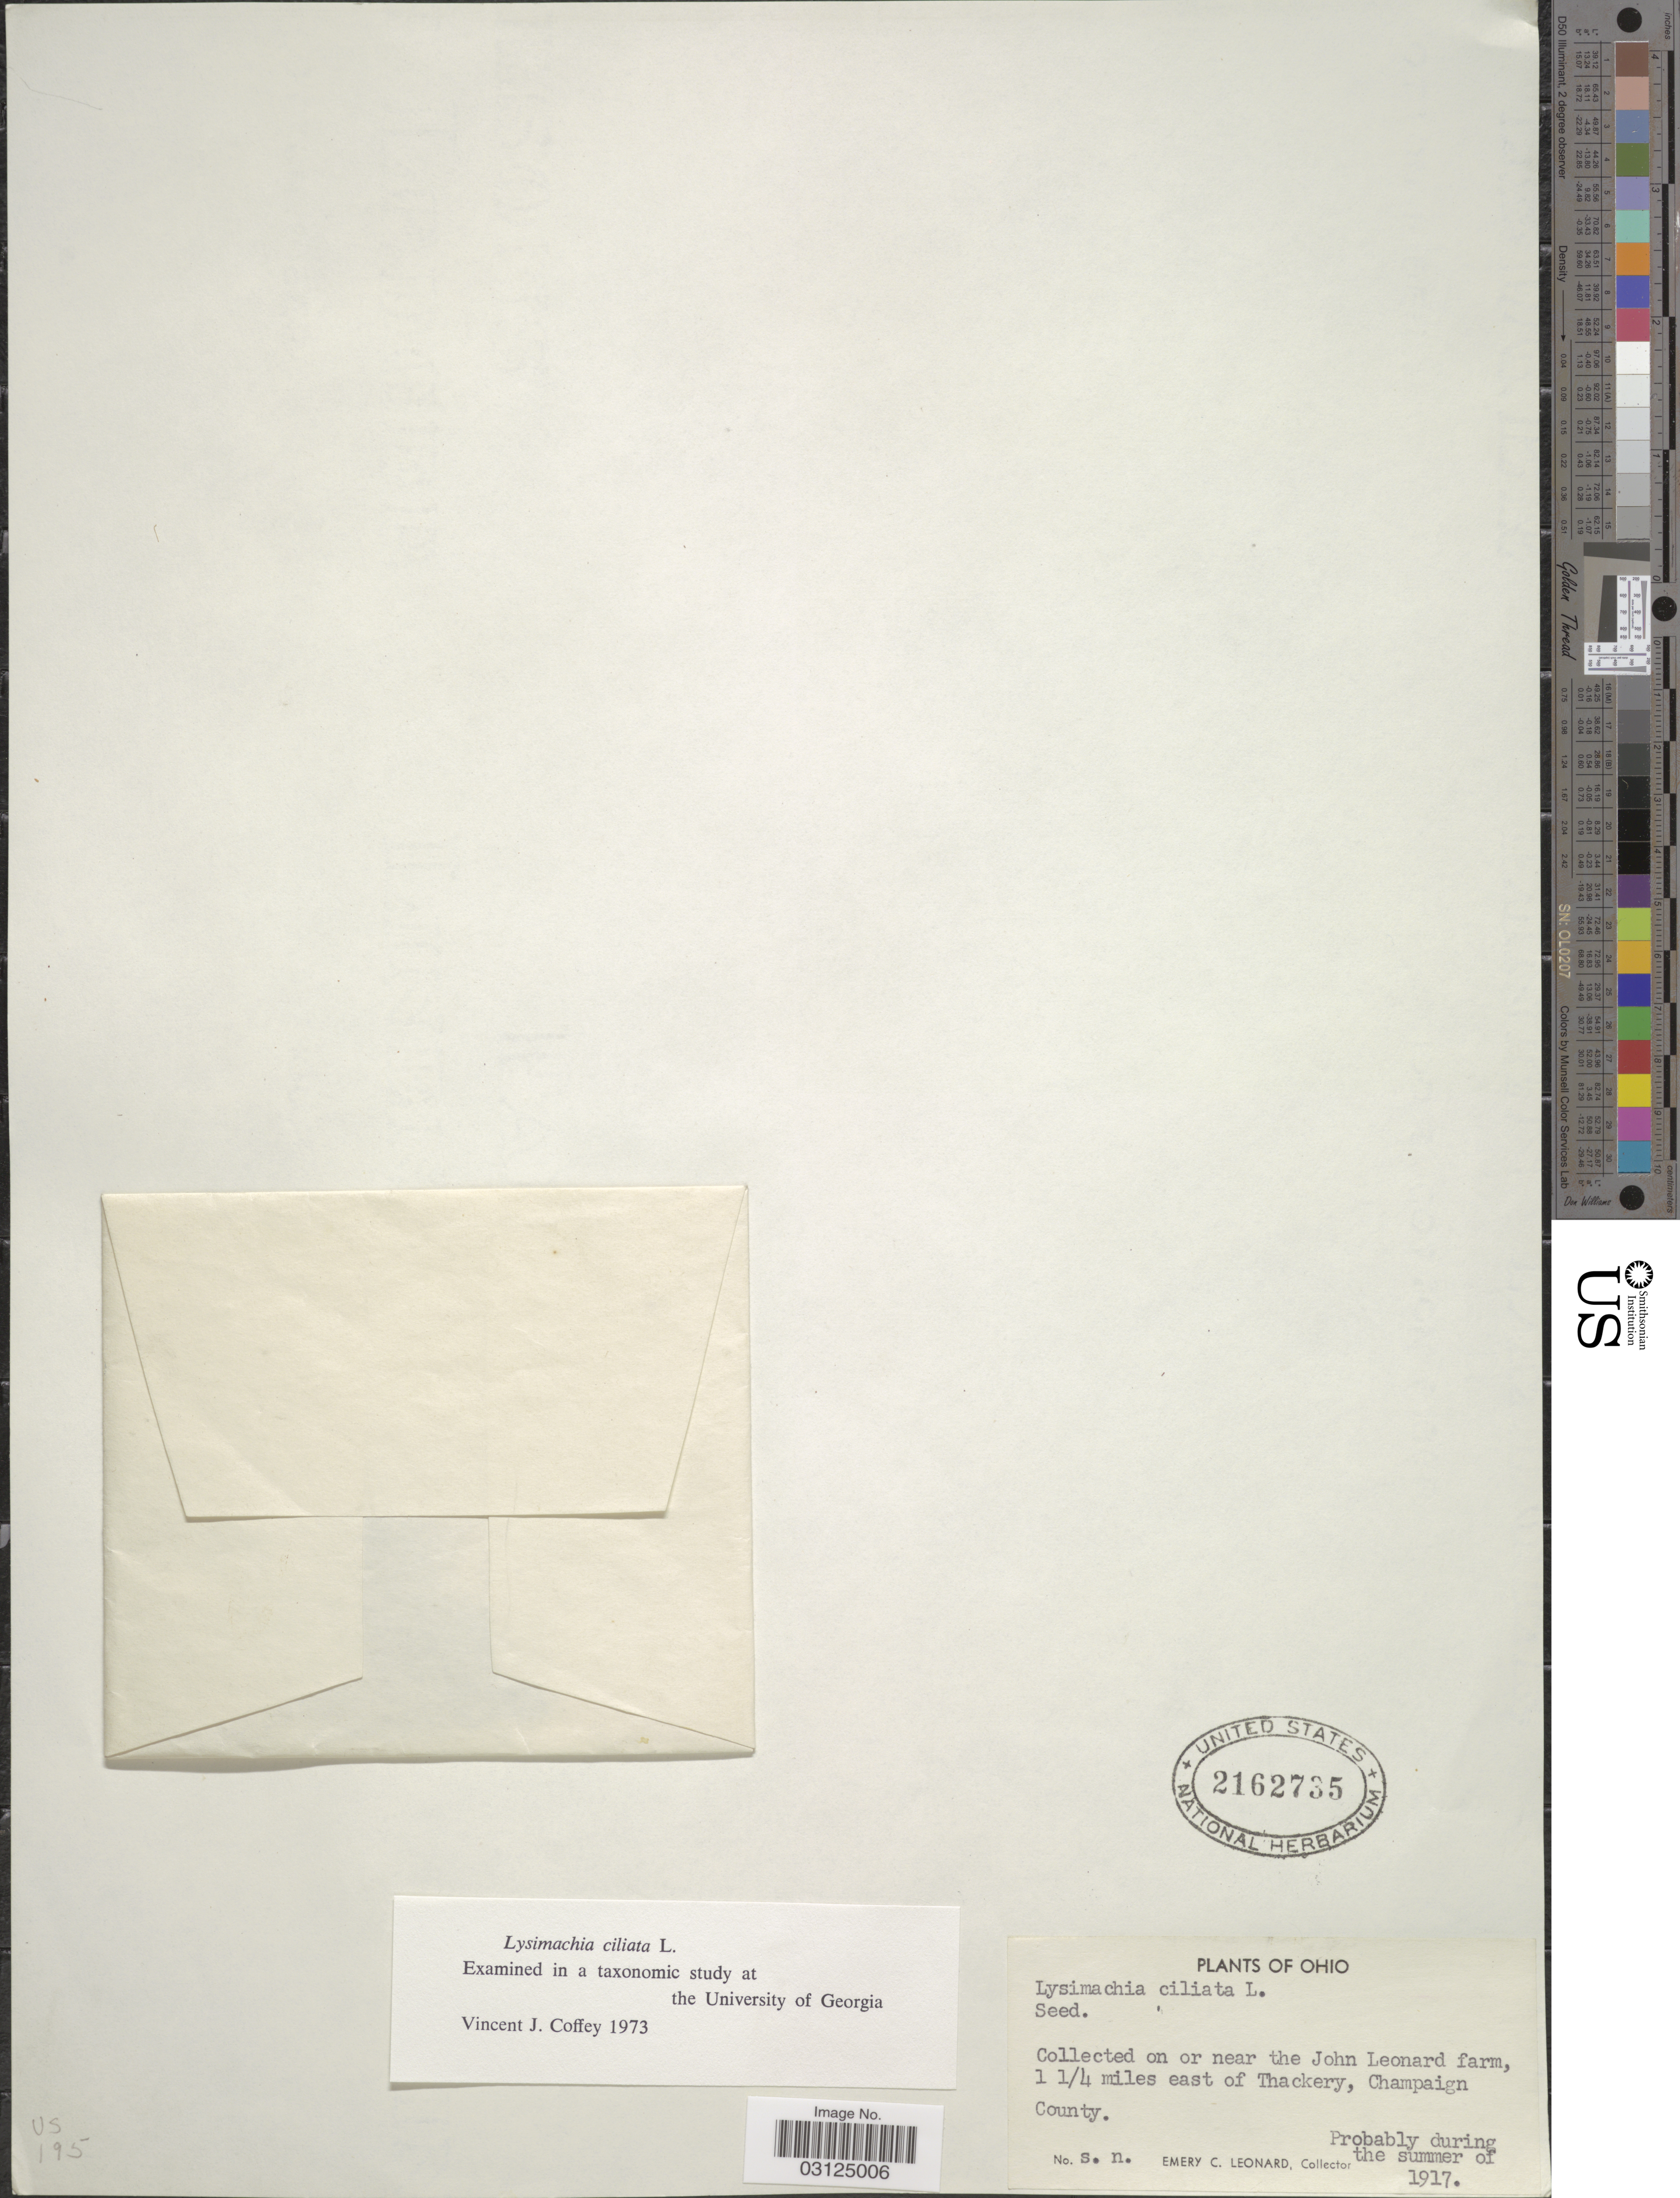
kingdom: Plantae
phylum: Tracheophyta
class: Magnoliopsida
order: Ericales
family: Primulaceae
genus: Lysimachia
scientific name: Lysimachia ciliata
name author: L.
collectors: E. C. Leonard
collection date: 1917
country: United States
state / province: Ohio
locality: On or near the John leonard farm, 1 ¼ miles east of Thakery, Champaign County.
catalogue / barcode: US 2162735